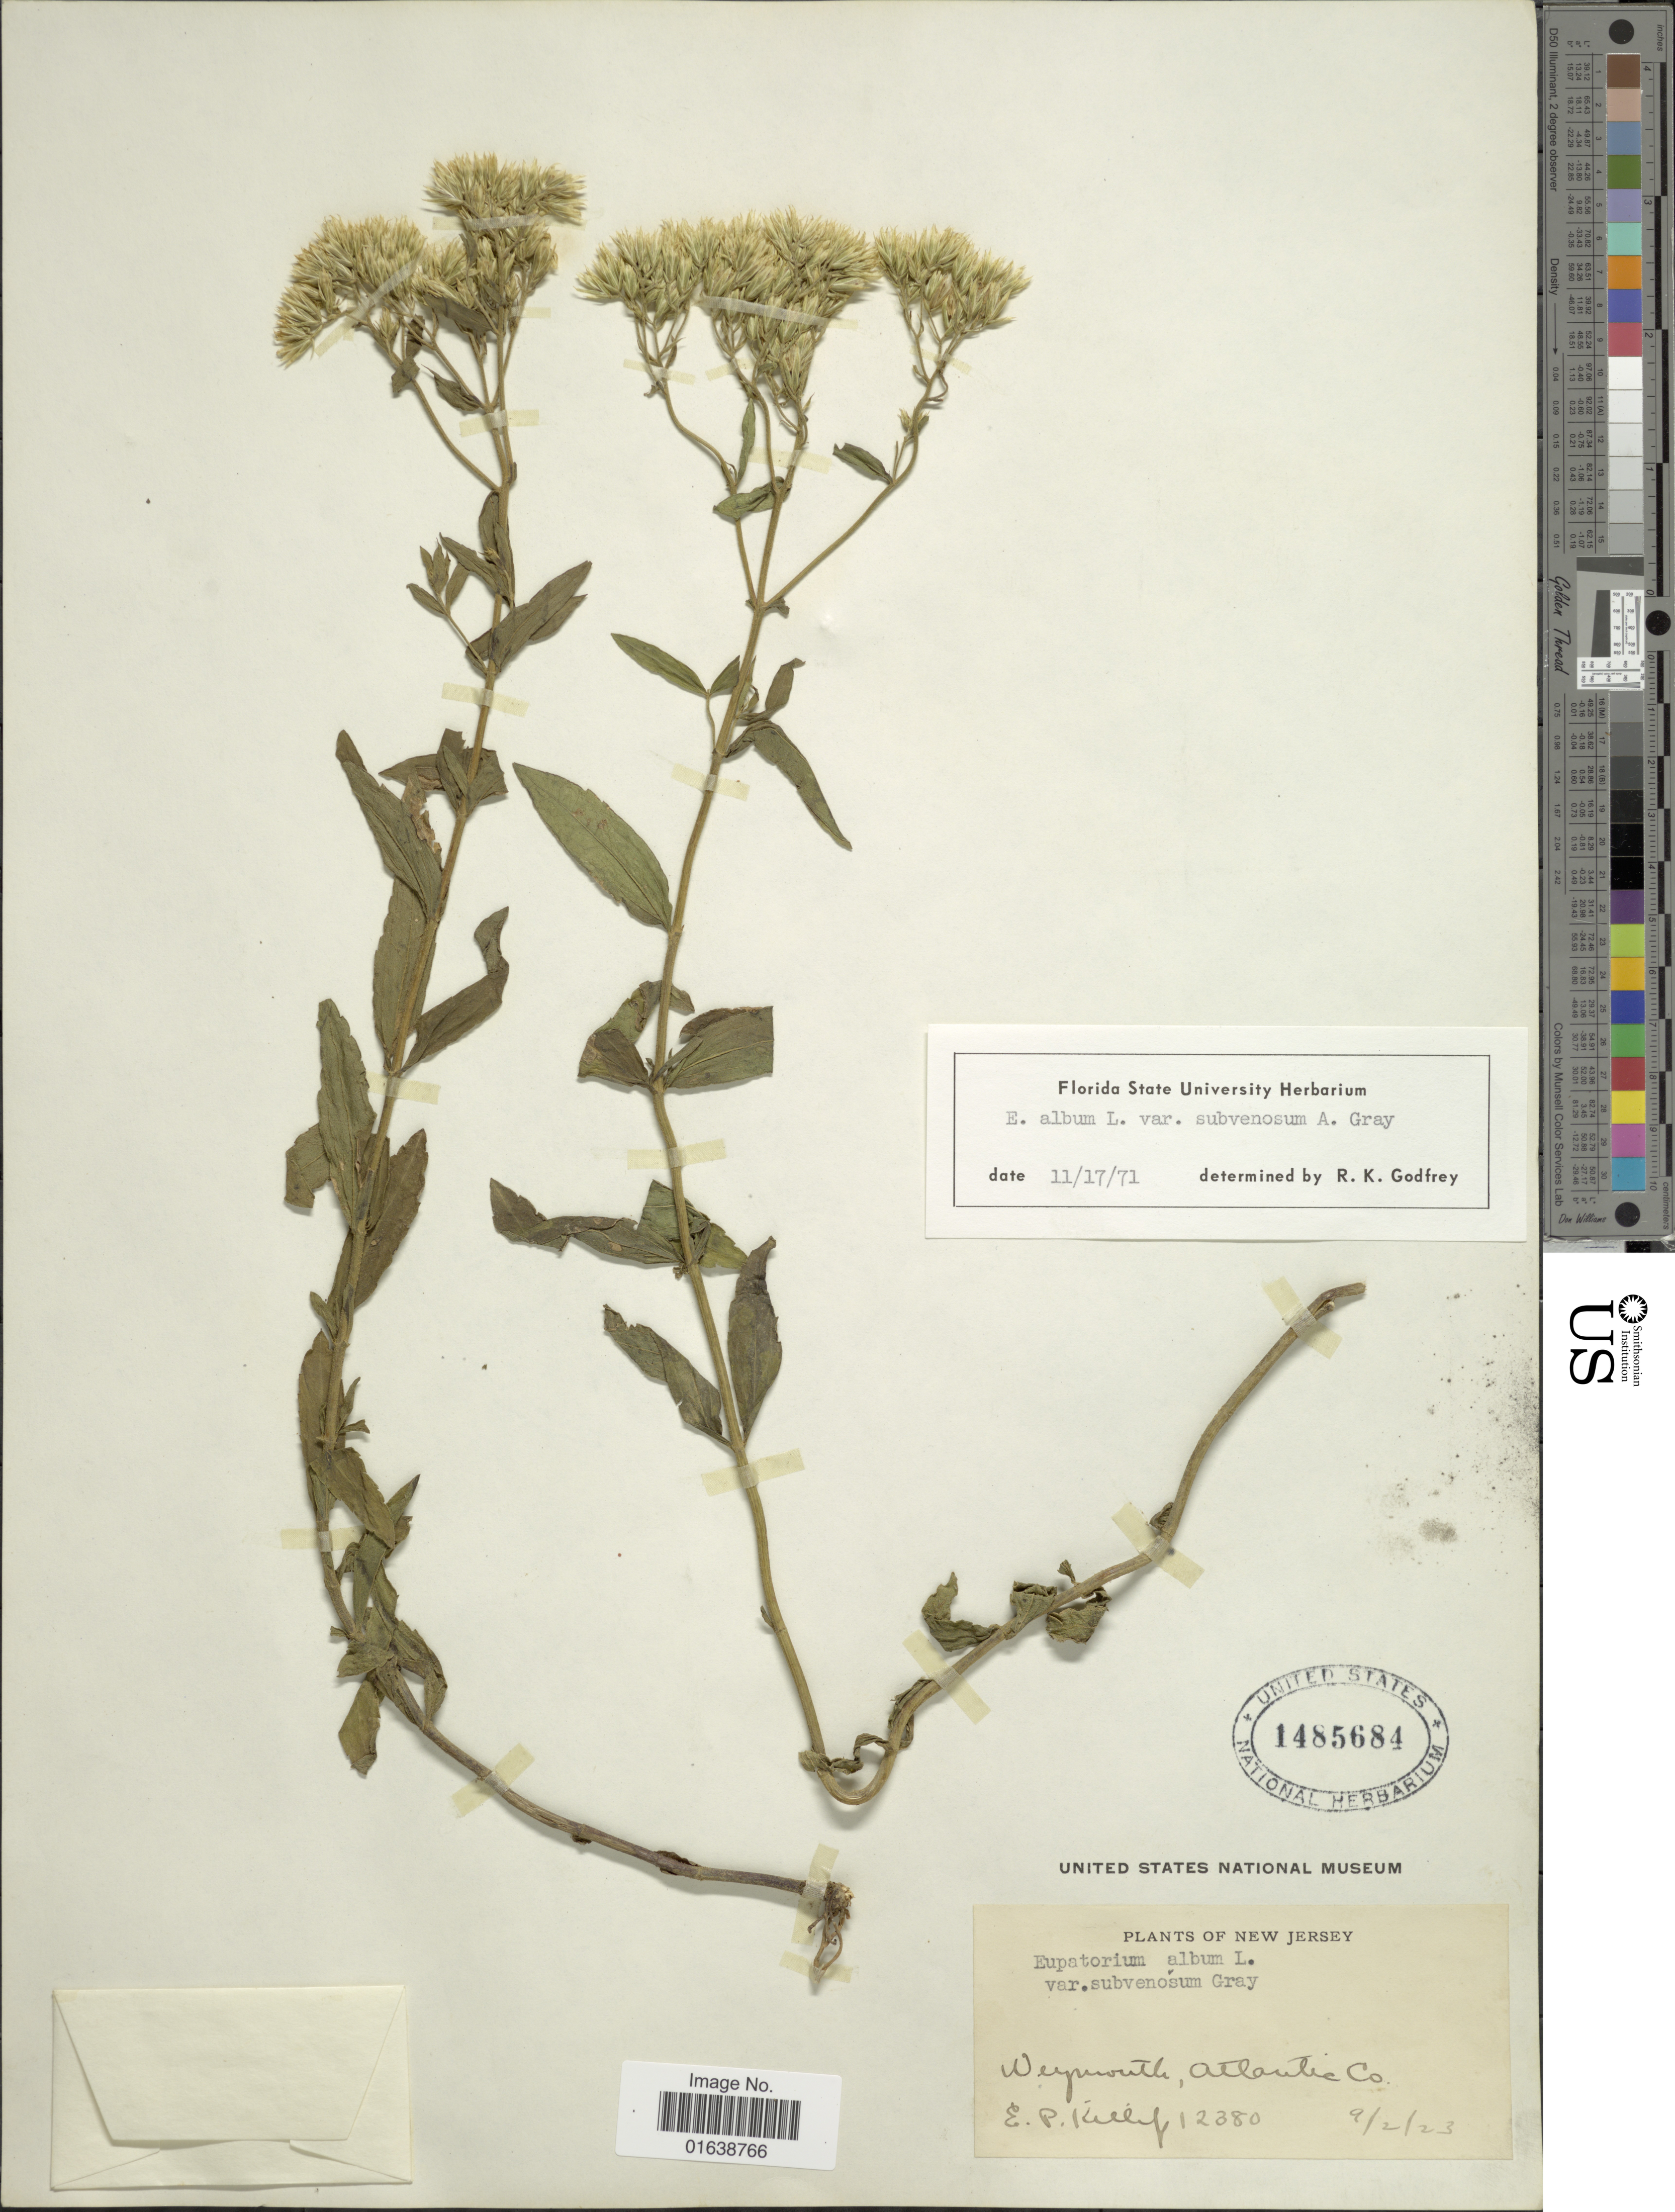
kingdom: Plantae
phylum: Tracheophyta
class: Magnoliopsida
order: Asterales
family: Asteraceae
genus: Eupatorium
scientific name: Eupatorium album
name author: L.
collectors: E. P. Killip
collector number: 12380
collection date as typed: Transcribed d/m/y: 9/2/23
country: United States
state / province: New Jersey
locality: New Jersey. Weepmouth, Atlantic Co.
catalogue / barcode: US 1485684